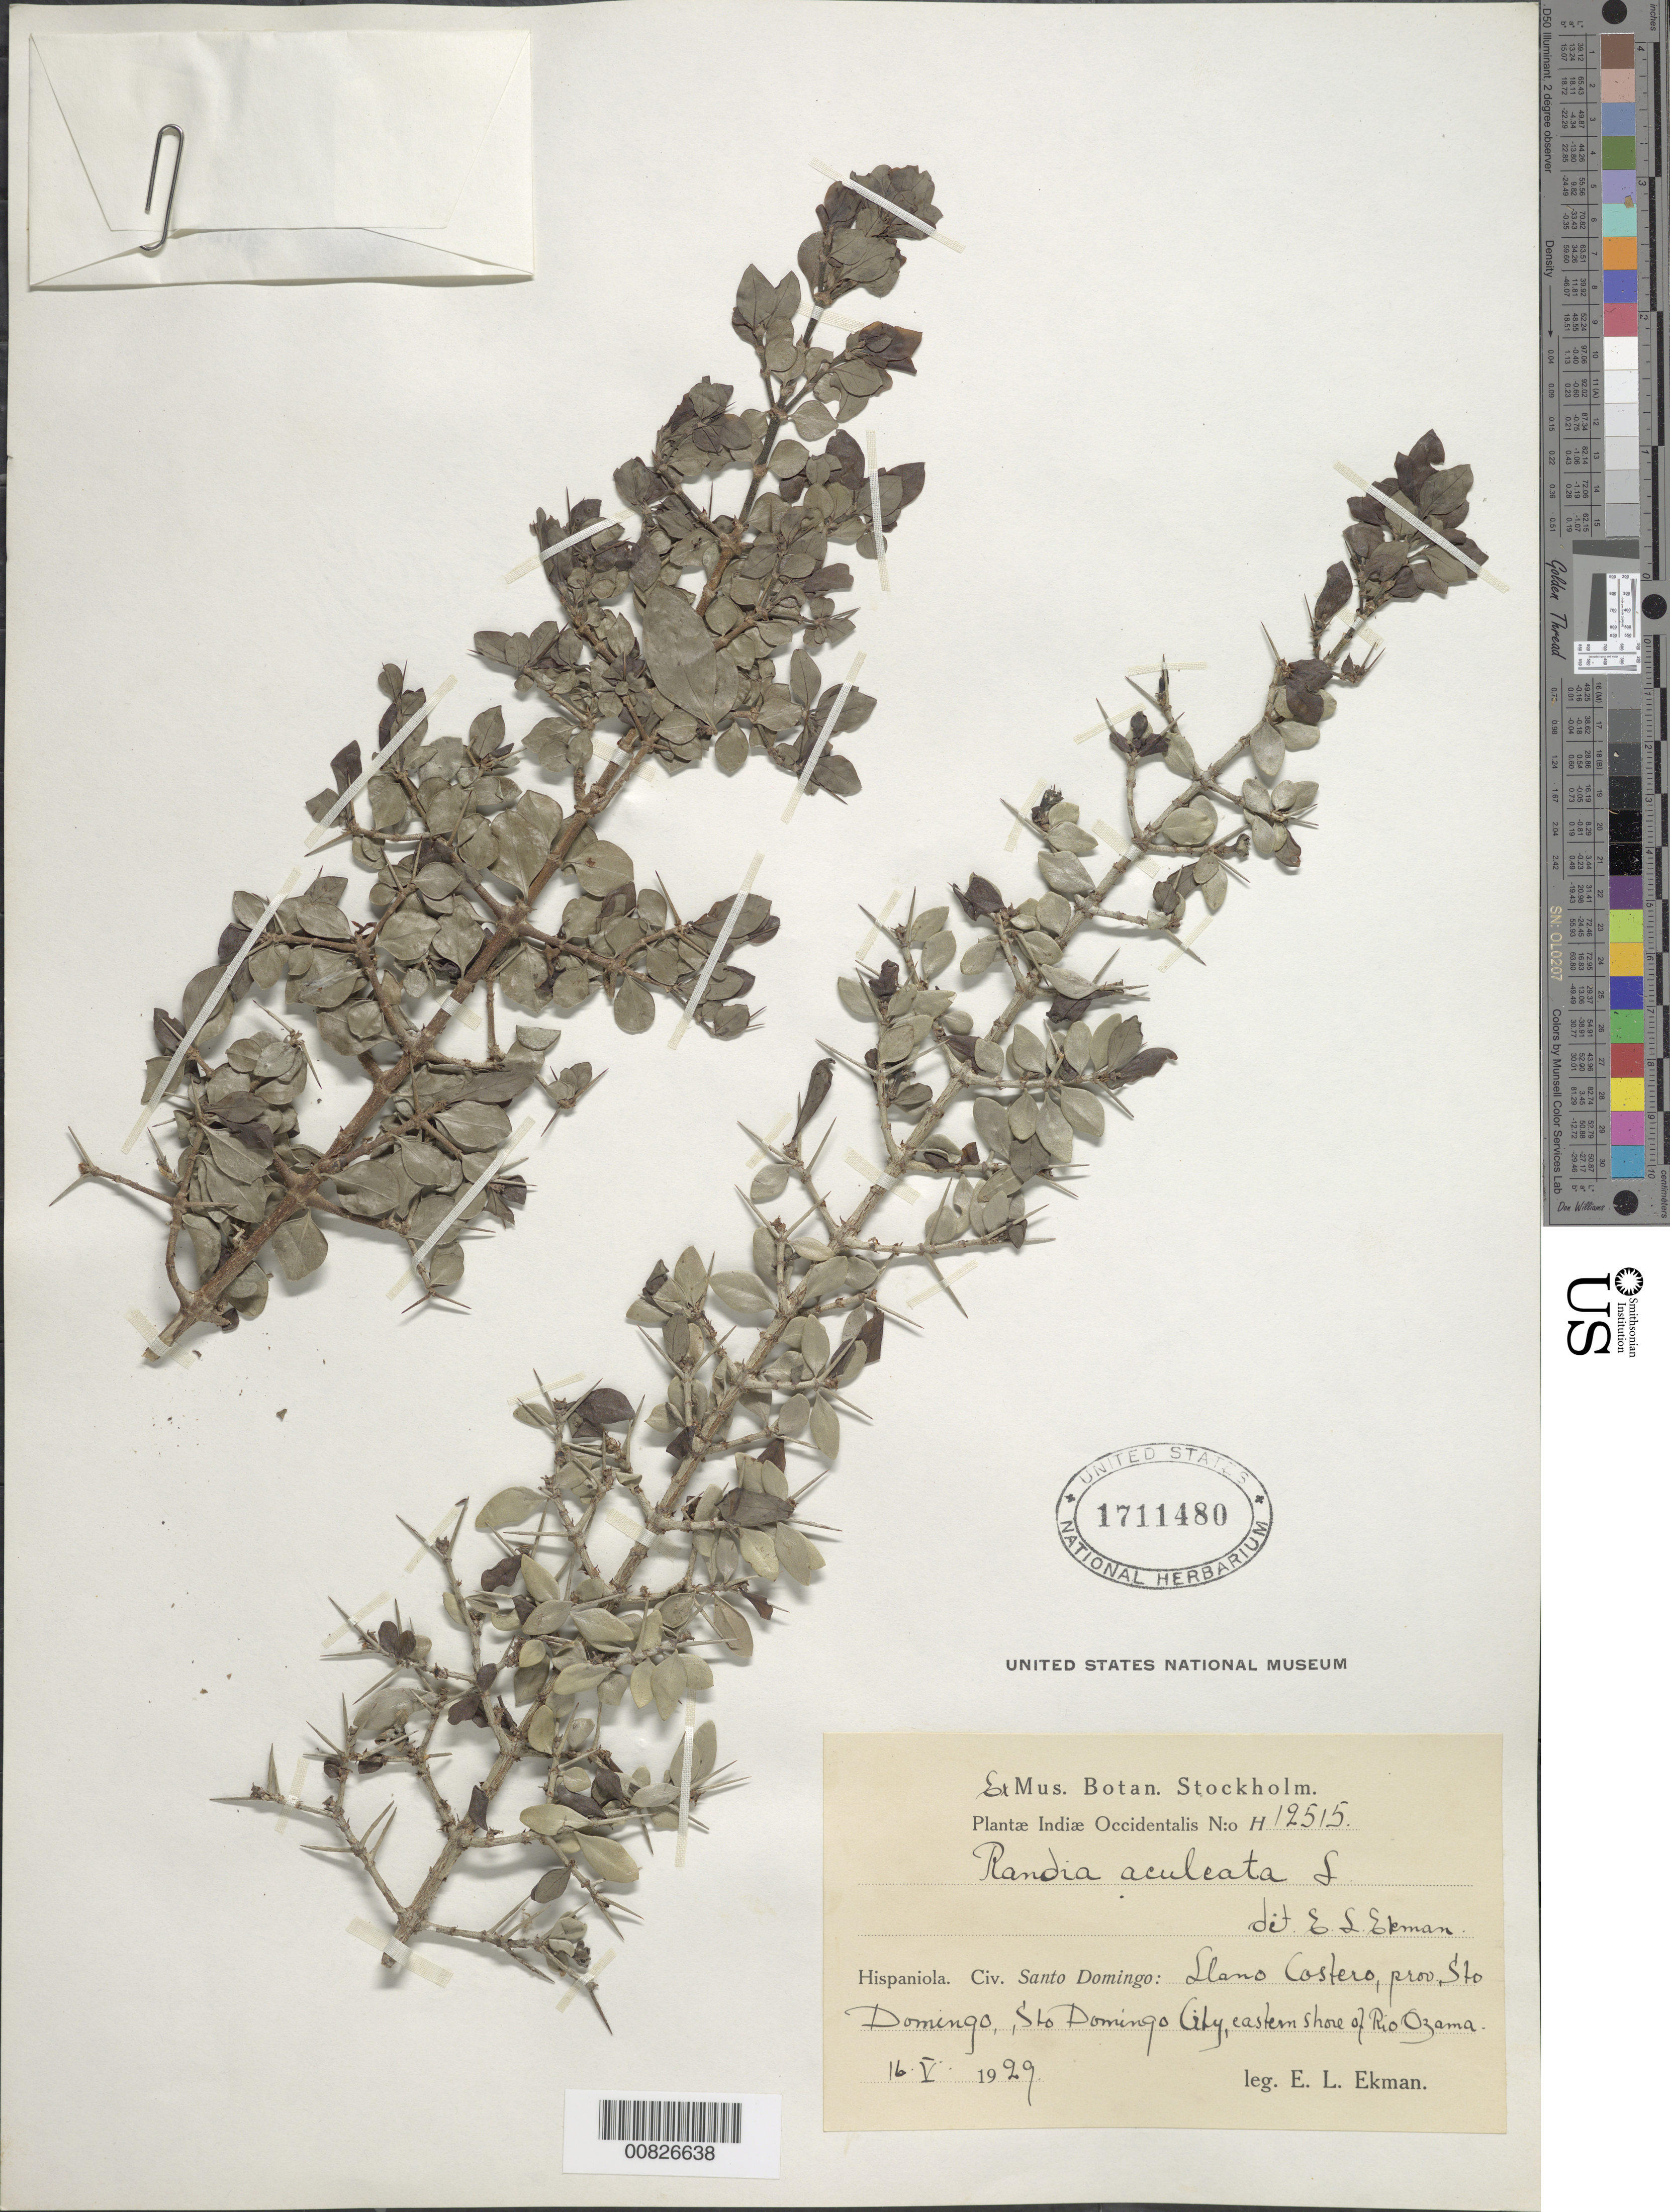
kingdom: Plantae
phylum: Tracheophyta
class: Magnoliopsida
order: Gentianales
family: Rubiaceae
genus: Randia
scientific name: Randia aculeata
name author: L.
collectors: E. L. Ekman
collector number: H 12515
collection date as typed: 16 May 1929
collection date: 1929-05-16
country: Dominican Republic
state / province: Distrito Nacional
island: Hispaniola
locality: Llano Costero, Santo Domingo City, eastern slope of Rio Ozama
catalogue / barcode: US 1711480